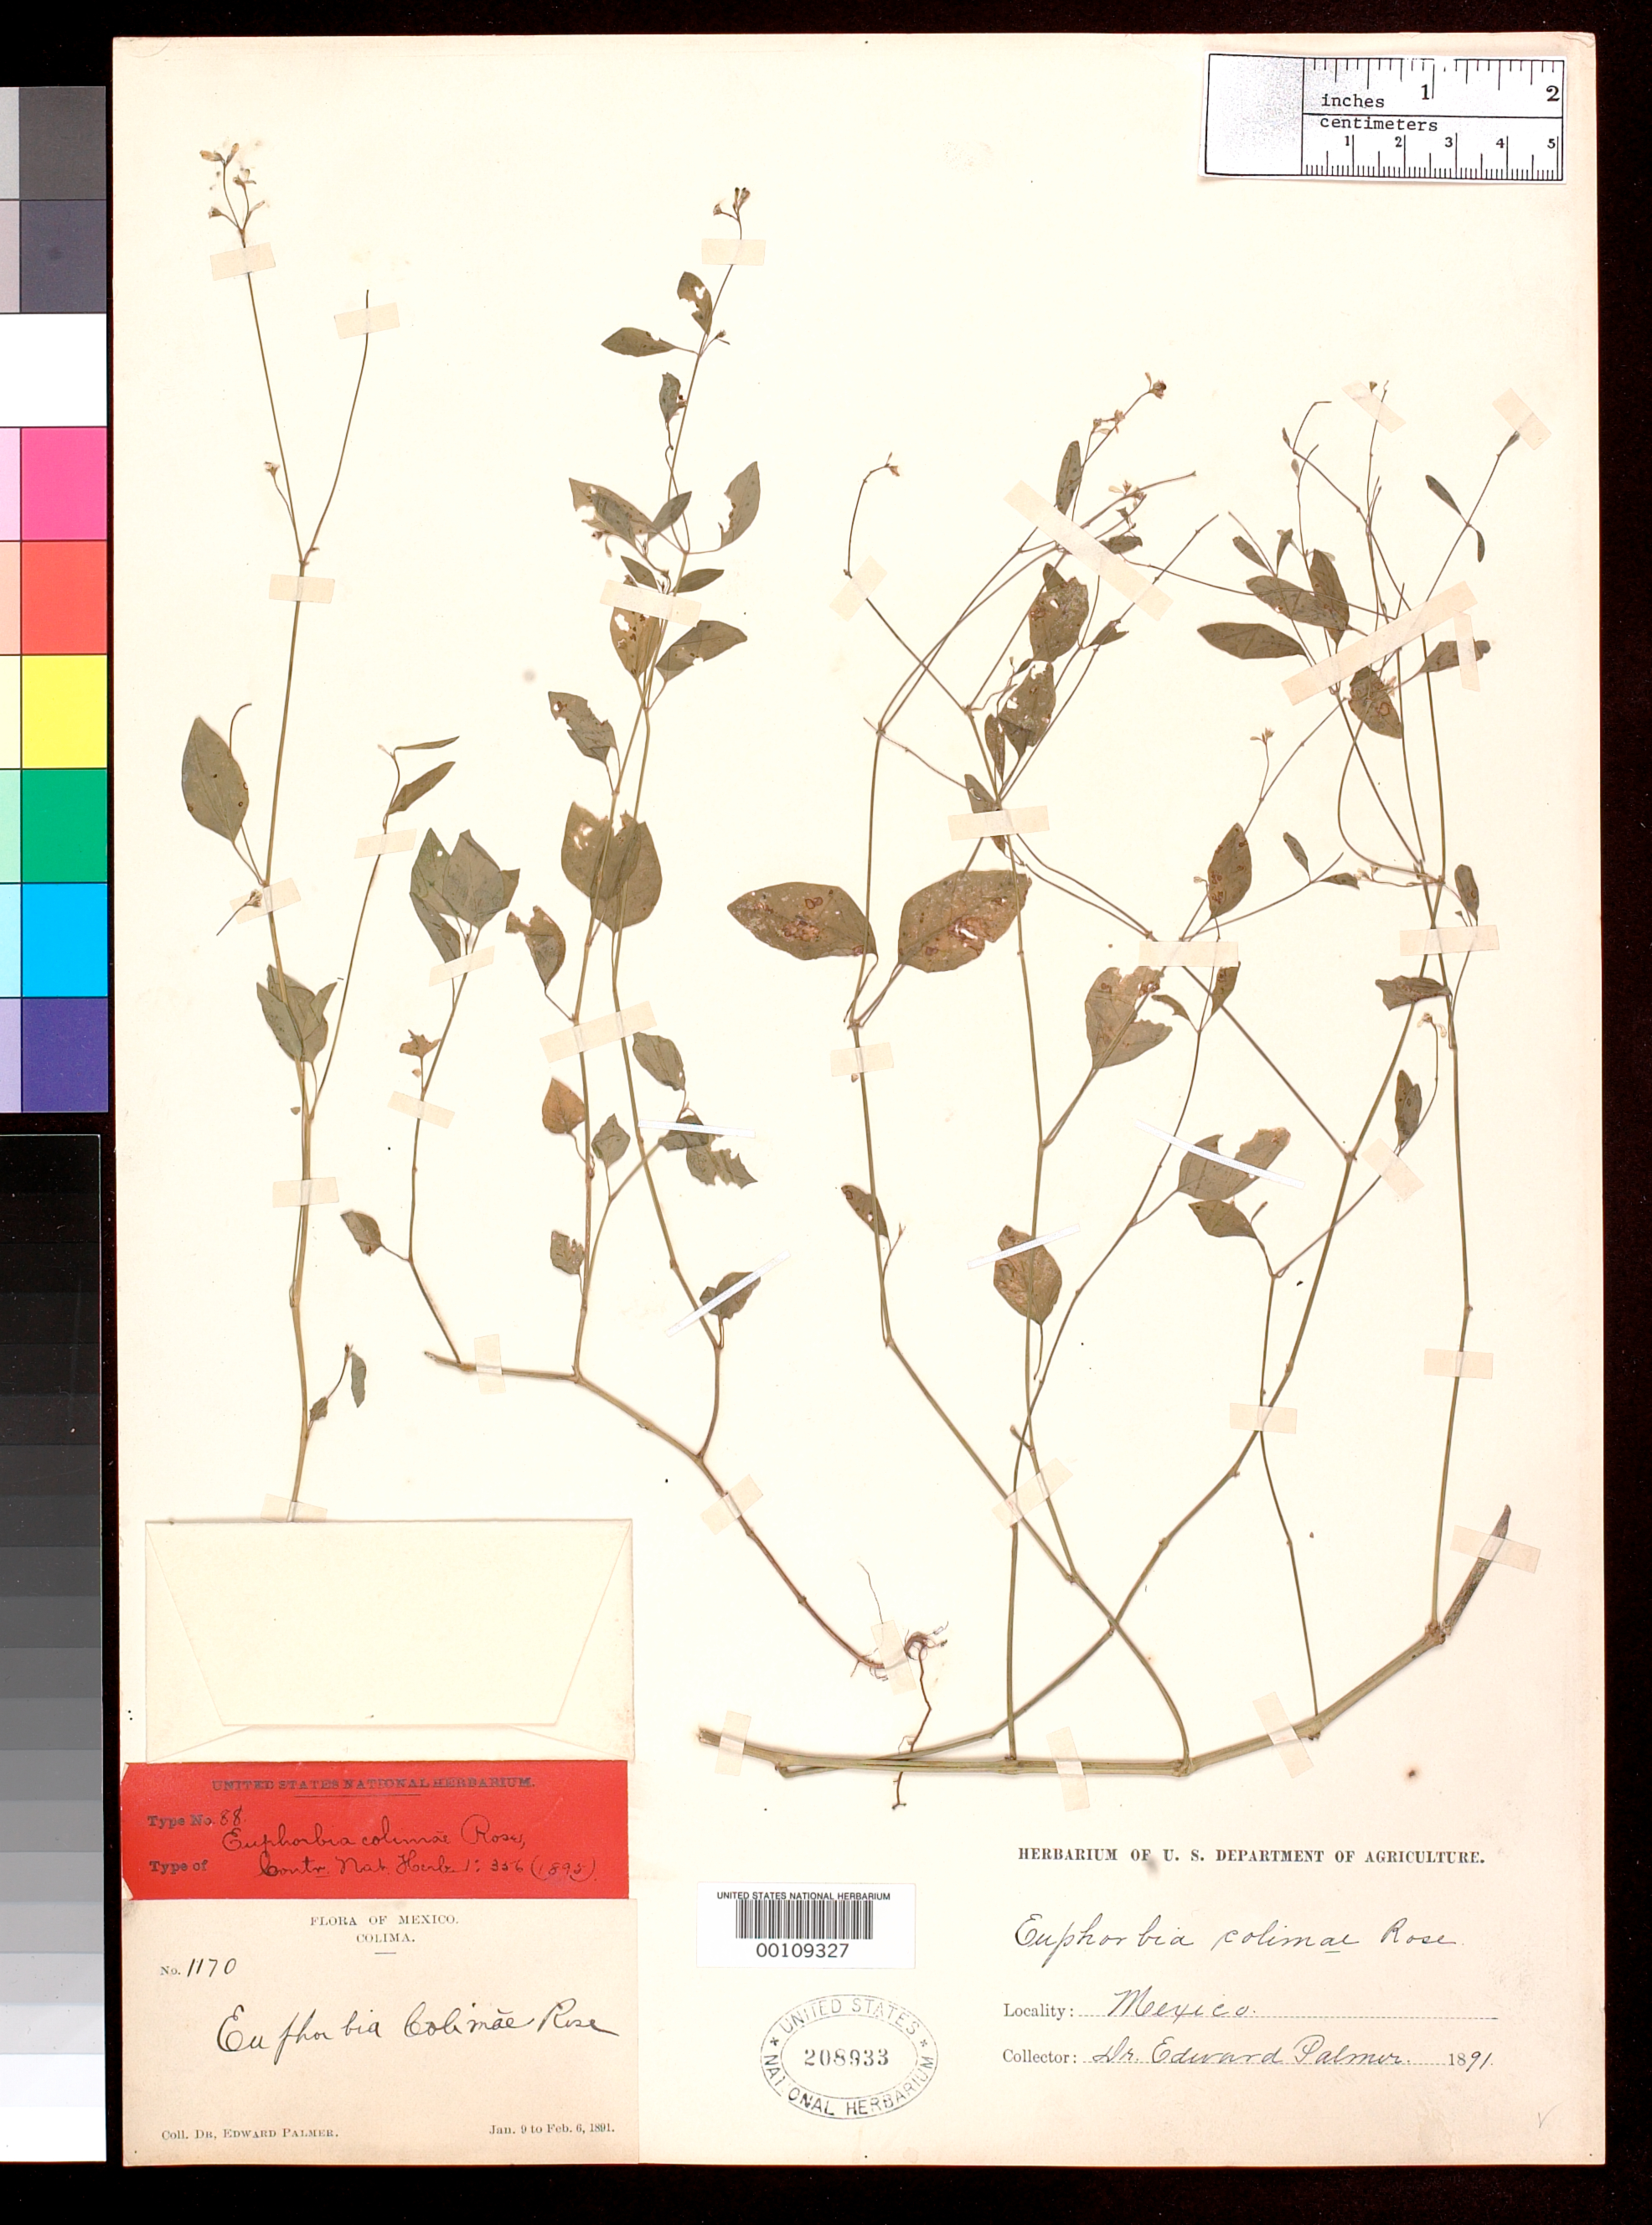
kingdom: Plantae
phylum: Tracheophyta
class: Magnoliopsida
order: Malpighiales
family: Euphorbiaceae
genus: Euphorbia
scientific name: Euphorbia colimae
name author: Rose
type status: Holotype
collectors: E. Palmer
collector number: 1170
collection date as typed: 09 Jan 1891 to 06 Feb 1891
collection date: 1891-01-09/1891-02-06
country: Mexico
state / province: Colima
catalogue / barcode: US 208933